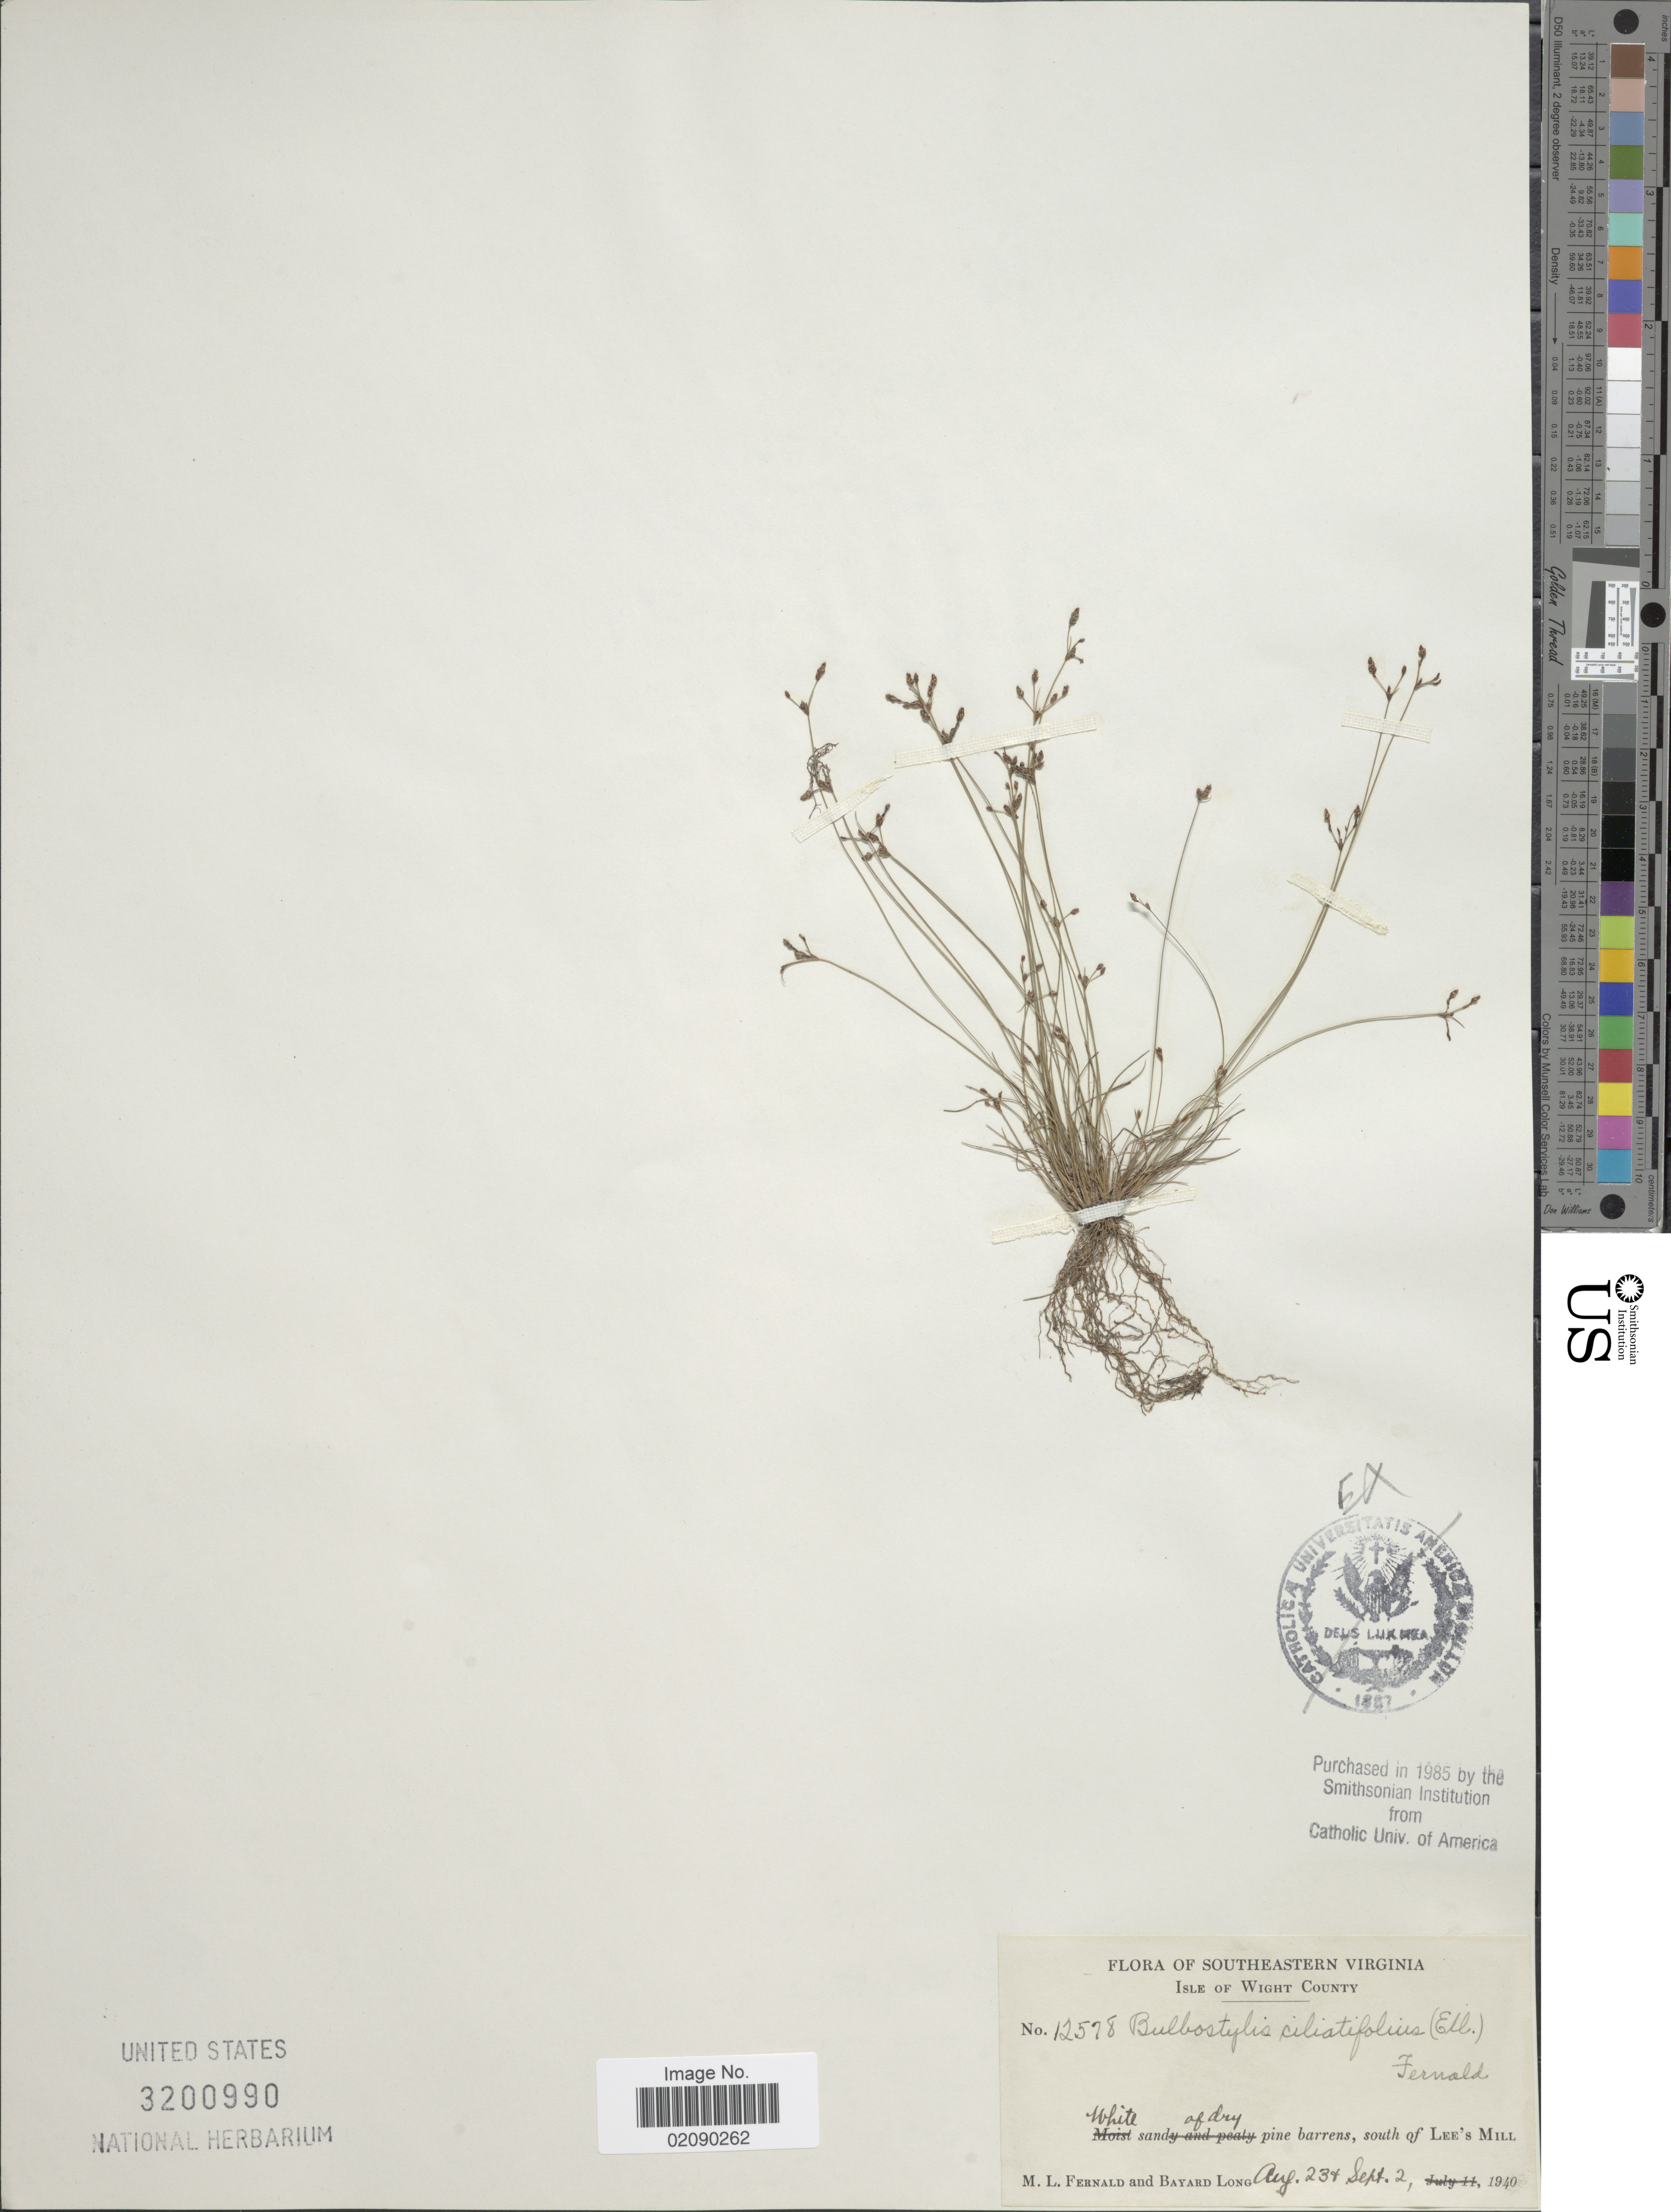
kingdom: Plantae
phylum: Tracheophyta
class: Liliopsida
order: Poales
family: Cyperaceae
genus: Bulbostylis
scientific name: Bulbostylis ciliatifolia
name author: (Elliott) Fernald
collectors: M. L. Fernald & B. Long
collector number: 12578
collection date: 1940-08-23/1940-09-02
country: United States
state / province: Virginia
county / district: Isle of Wight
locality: Southeastern Virginia. Isle of Wight County. south of Lee's Mill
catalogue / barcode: US 3200990